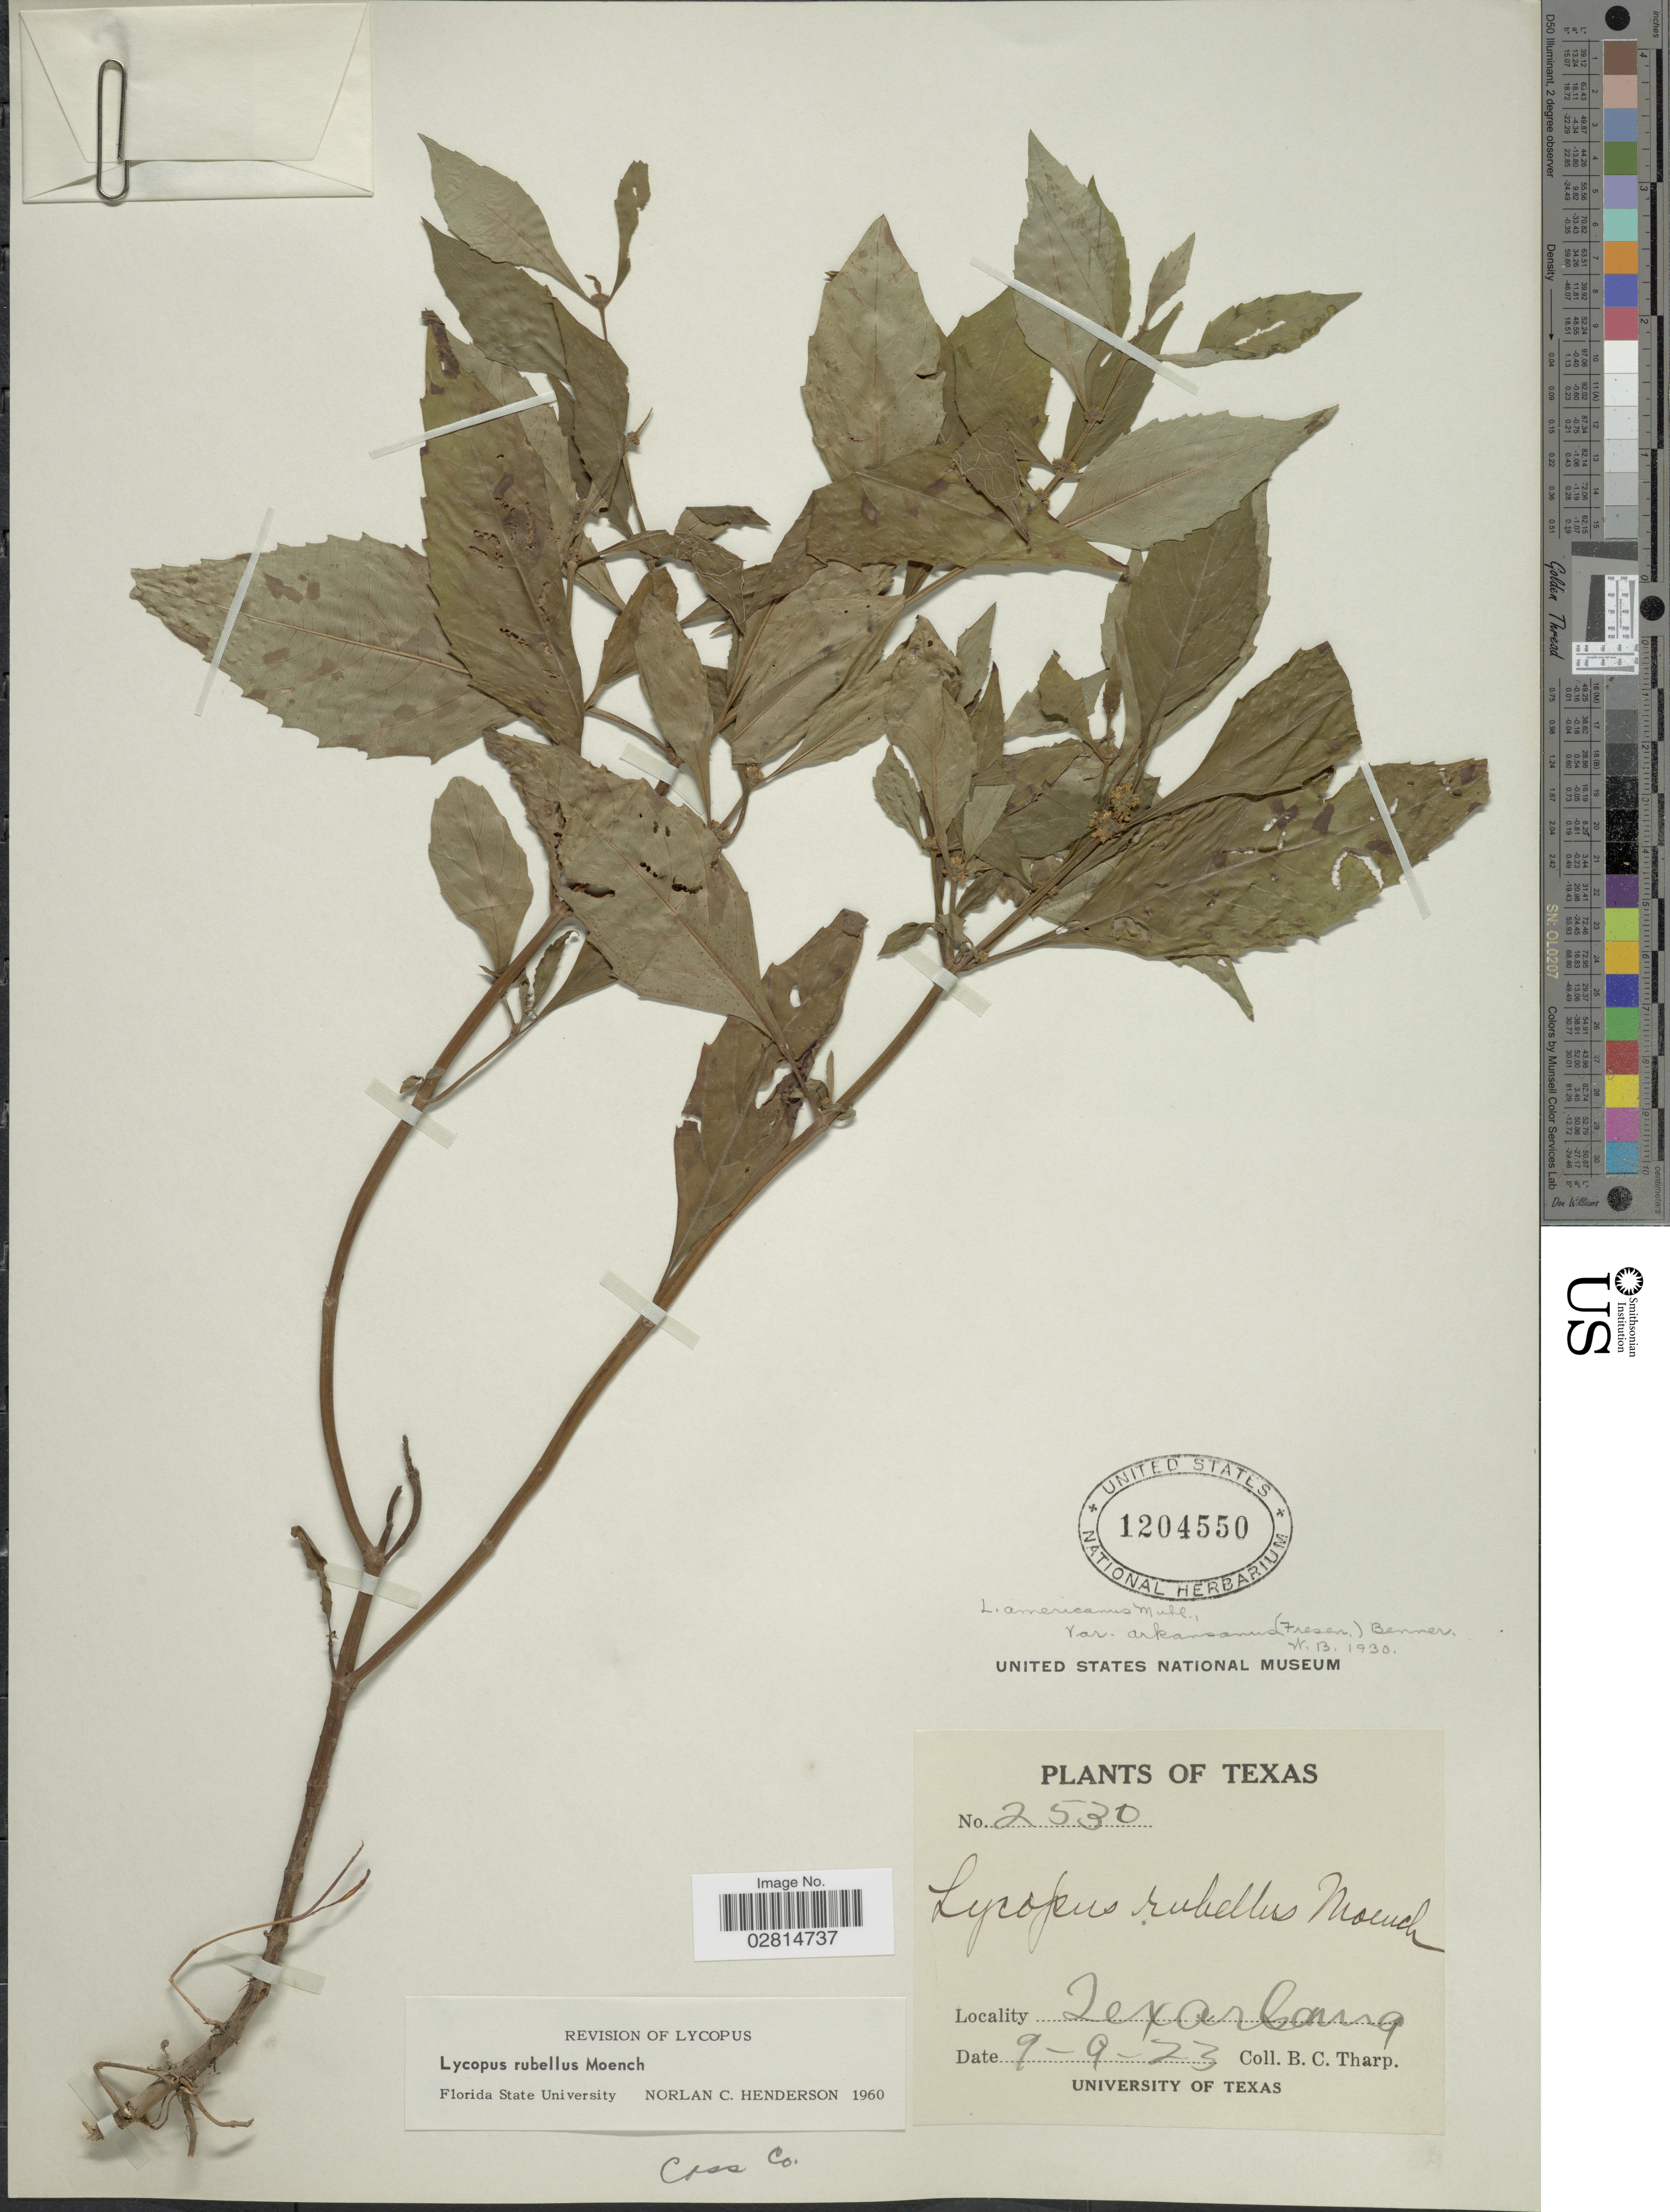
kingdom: Plantae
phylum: Tracheophyta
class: Magnoliopsida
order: Lamiales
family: Lamiaceae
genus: Lycopus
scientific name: Lycopus rubellus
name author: Moench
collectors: B. C. Tharp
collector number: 2530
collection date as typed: Transcribed d/m/y: 9/9/23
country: United States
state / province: Texas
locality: Texarkana. Cass Co.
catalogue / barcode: US 1204550